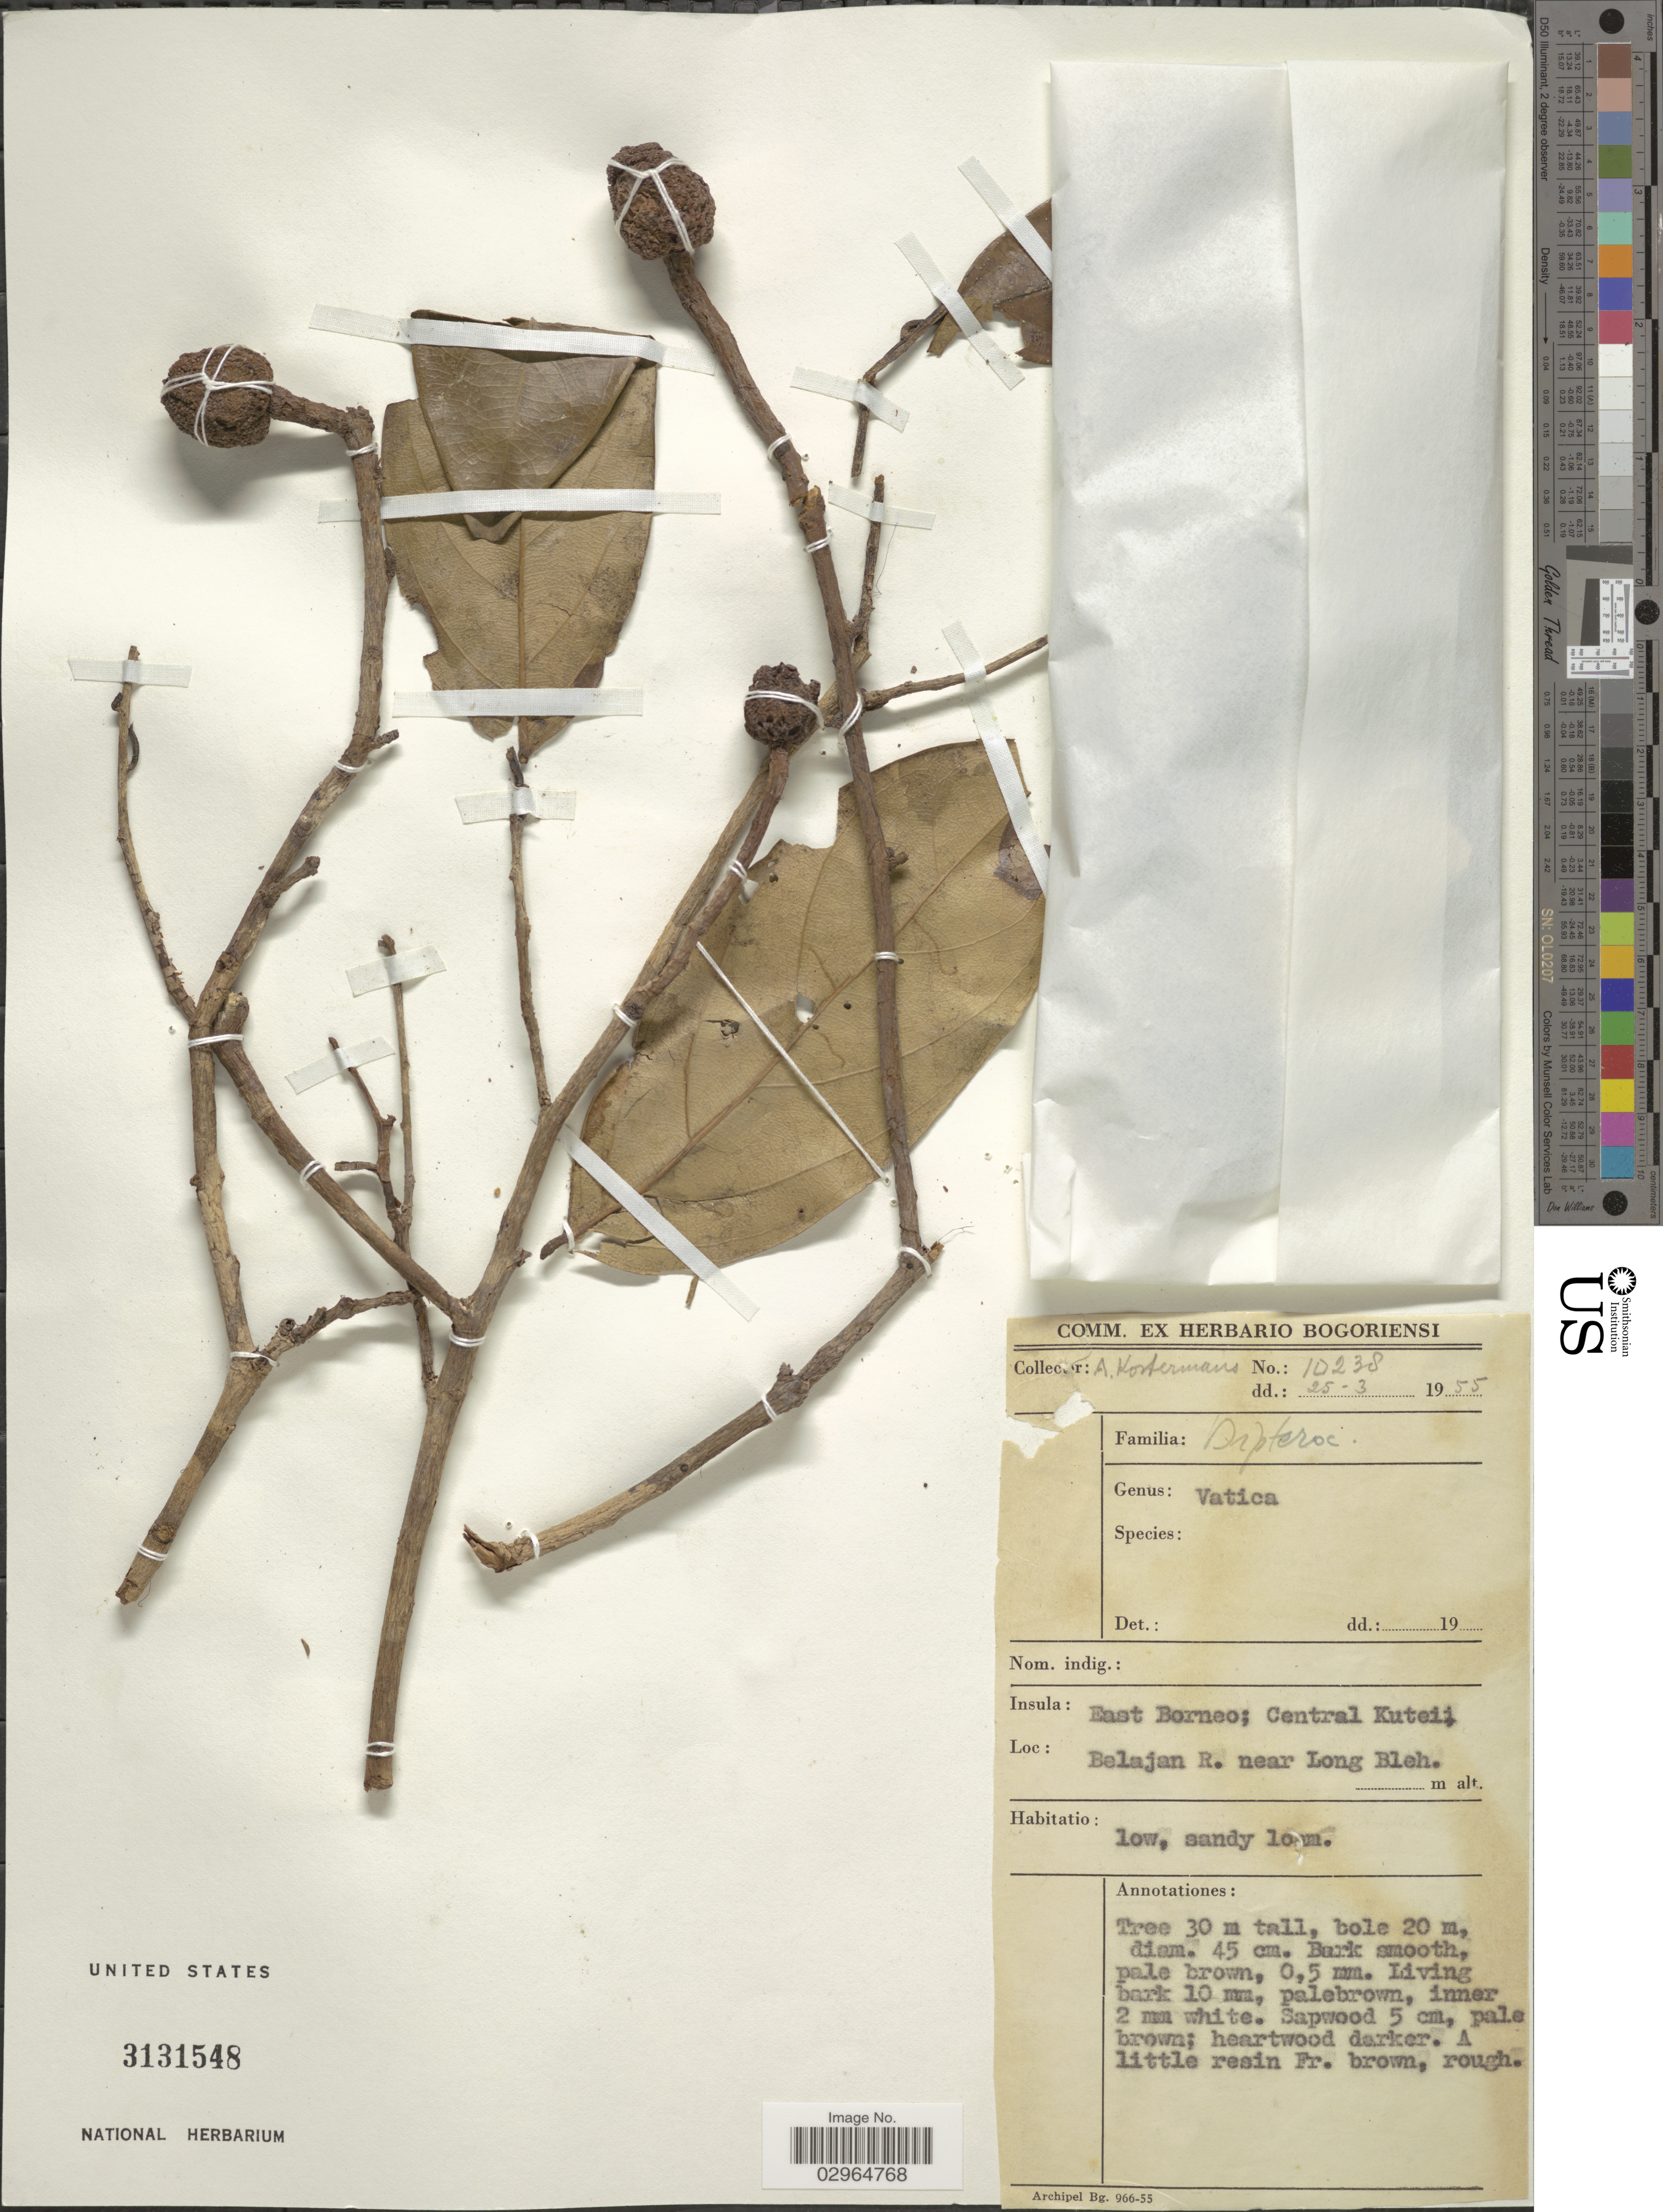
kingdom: Plantae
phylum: Tracheophyta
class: Magnoliopsida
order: Malvales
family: Dipterocarpaceae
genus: Vatica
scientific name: Vatica sp.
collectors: A. J. G. Kostermans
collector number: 10238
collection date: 1955-03-25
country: Indonesia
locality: Insula: East Borneo; Central Kutei, Belajan R. near Long Bleh.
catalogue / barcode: US 3131548